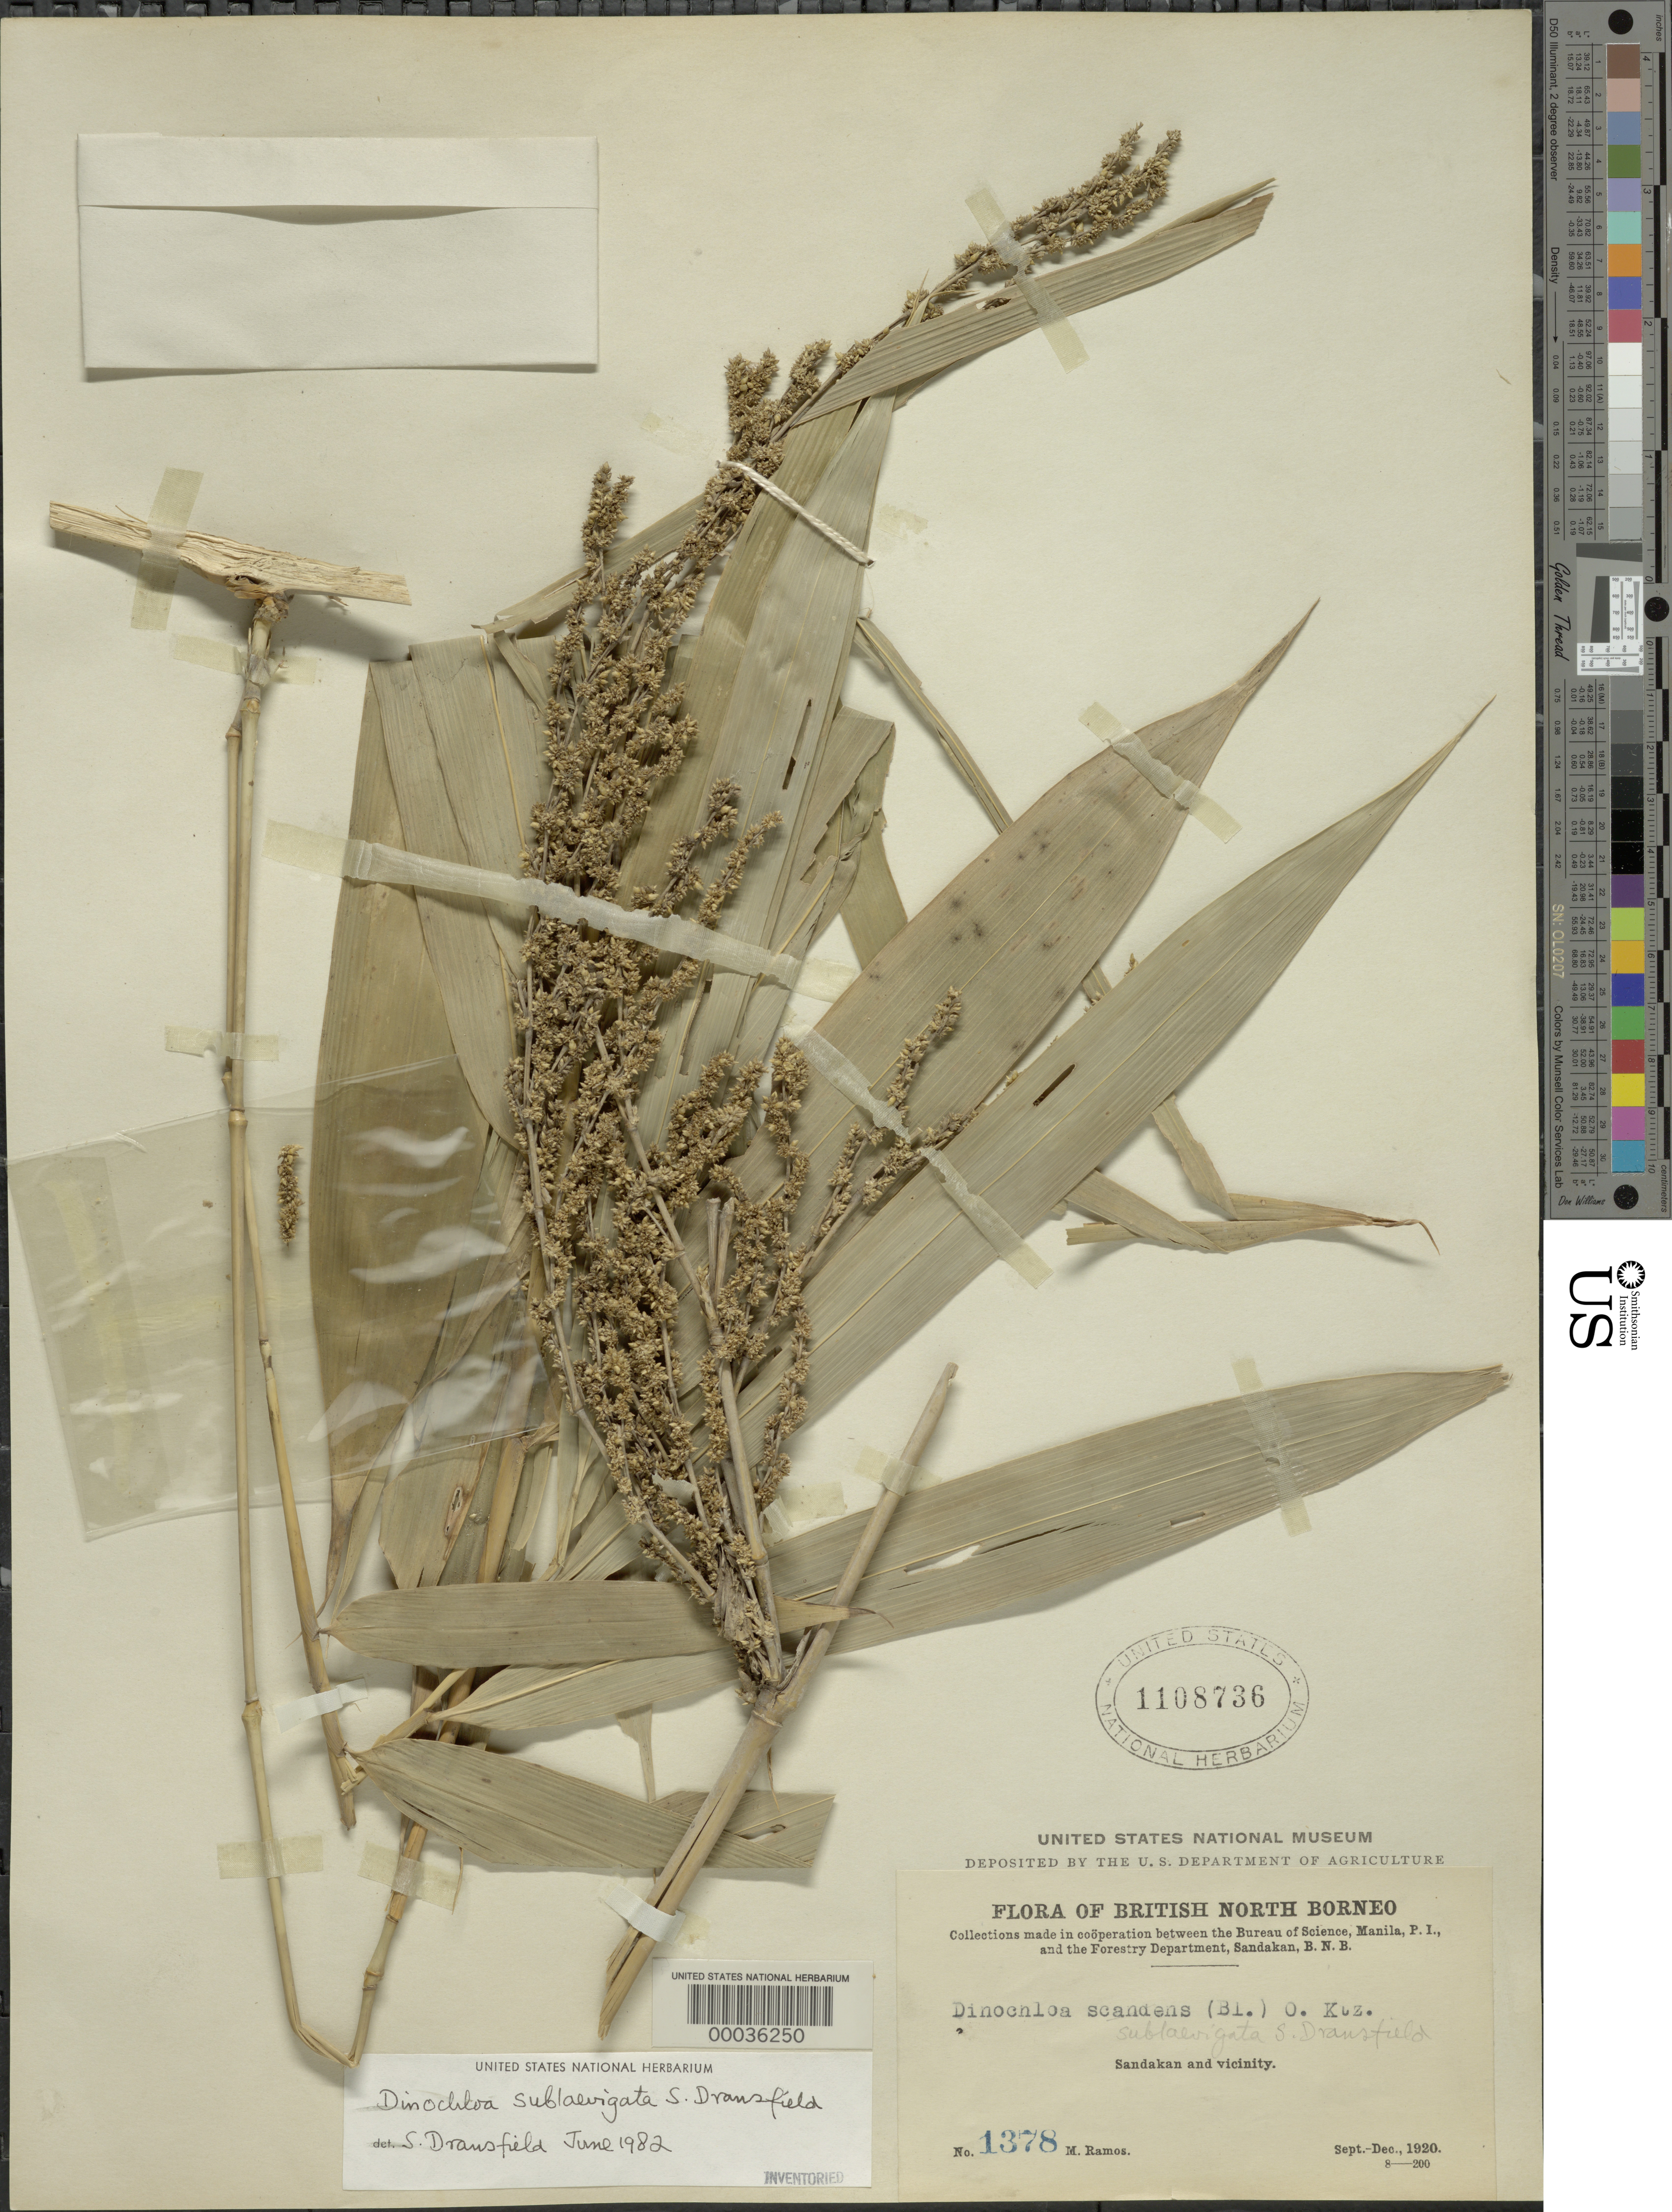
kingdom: Plantae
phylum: Tracheophyta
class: Liliopsida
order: Poales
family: Poaceae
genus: Dinochloa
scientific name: Dinochloa sublaevigata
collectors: M. Ramos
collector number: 1378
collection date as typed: Sep 1920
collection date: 1920-09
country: Malaysia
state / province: Sabah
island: Borneo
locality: Sandakan and vicinity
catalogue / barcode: US 1108736